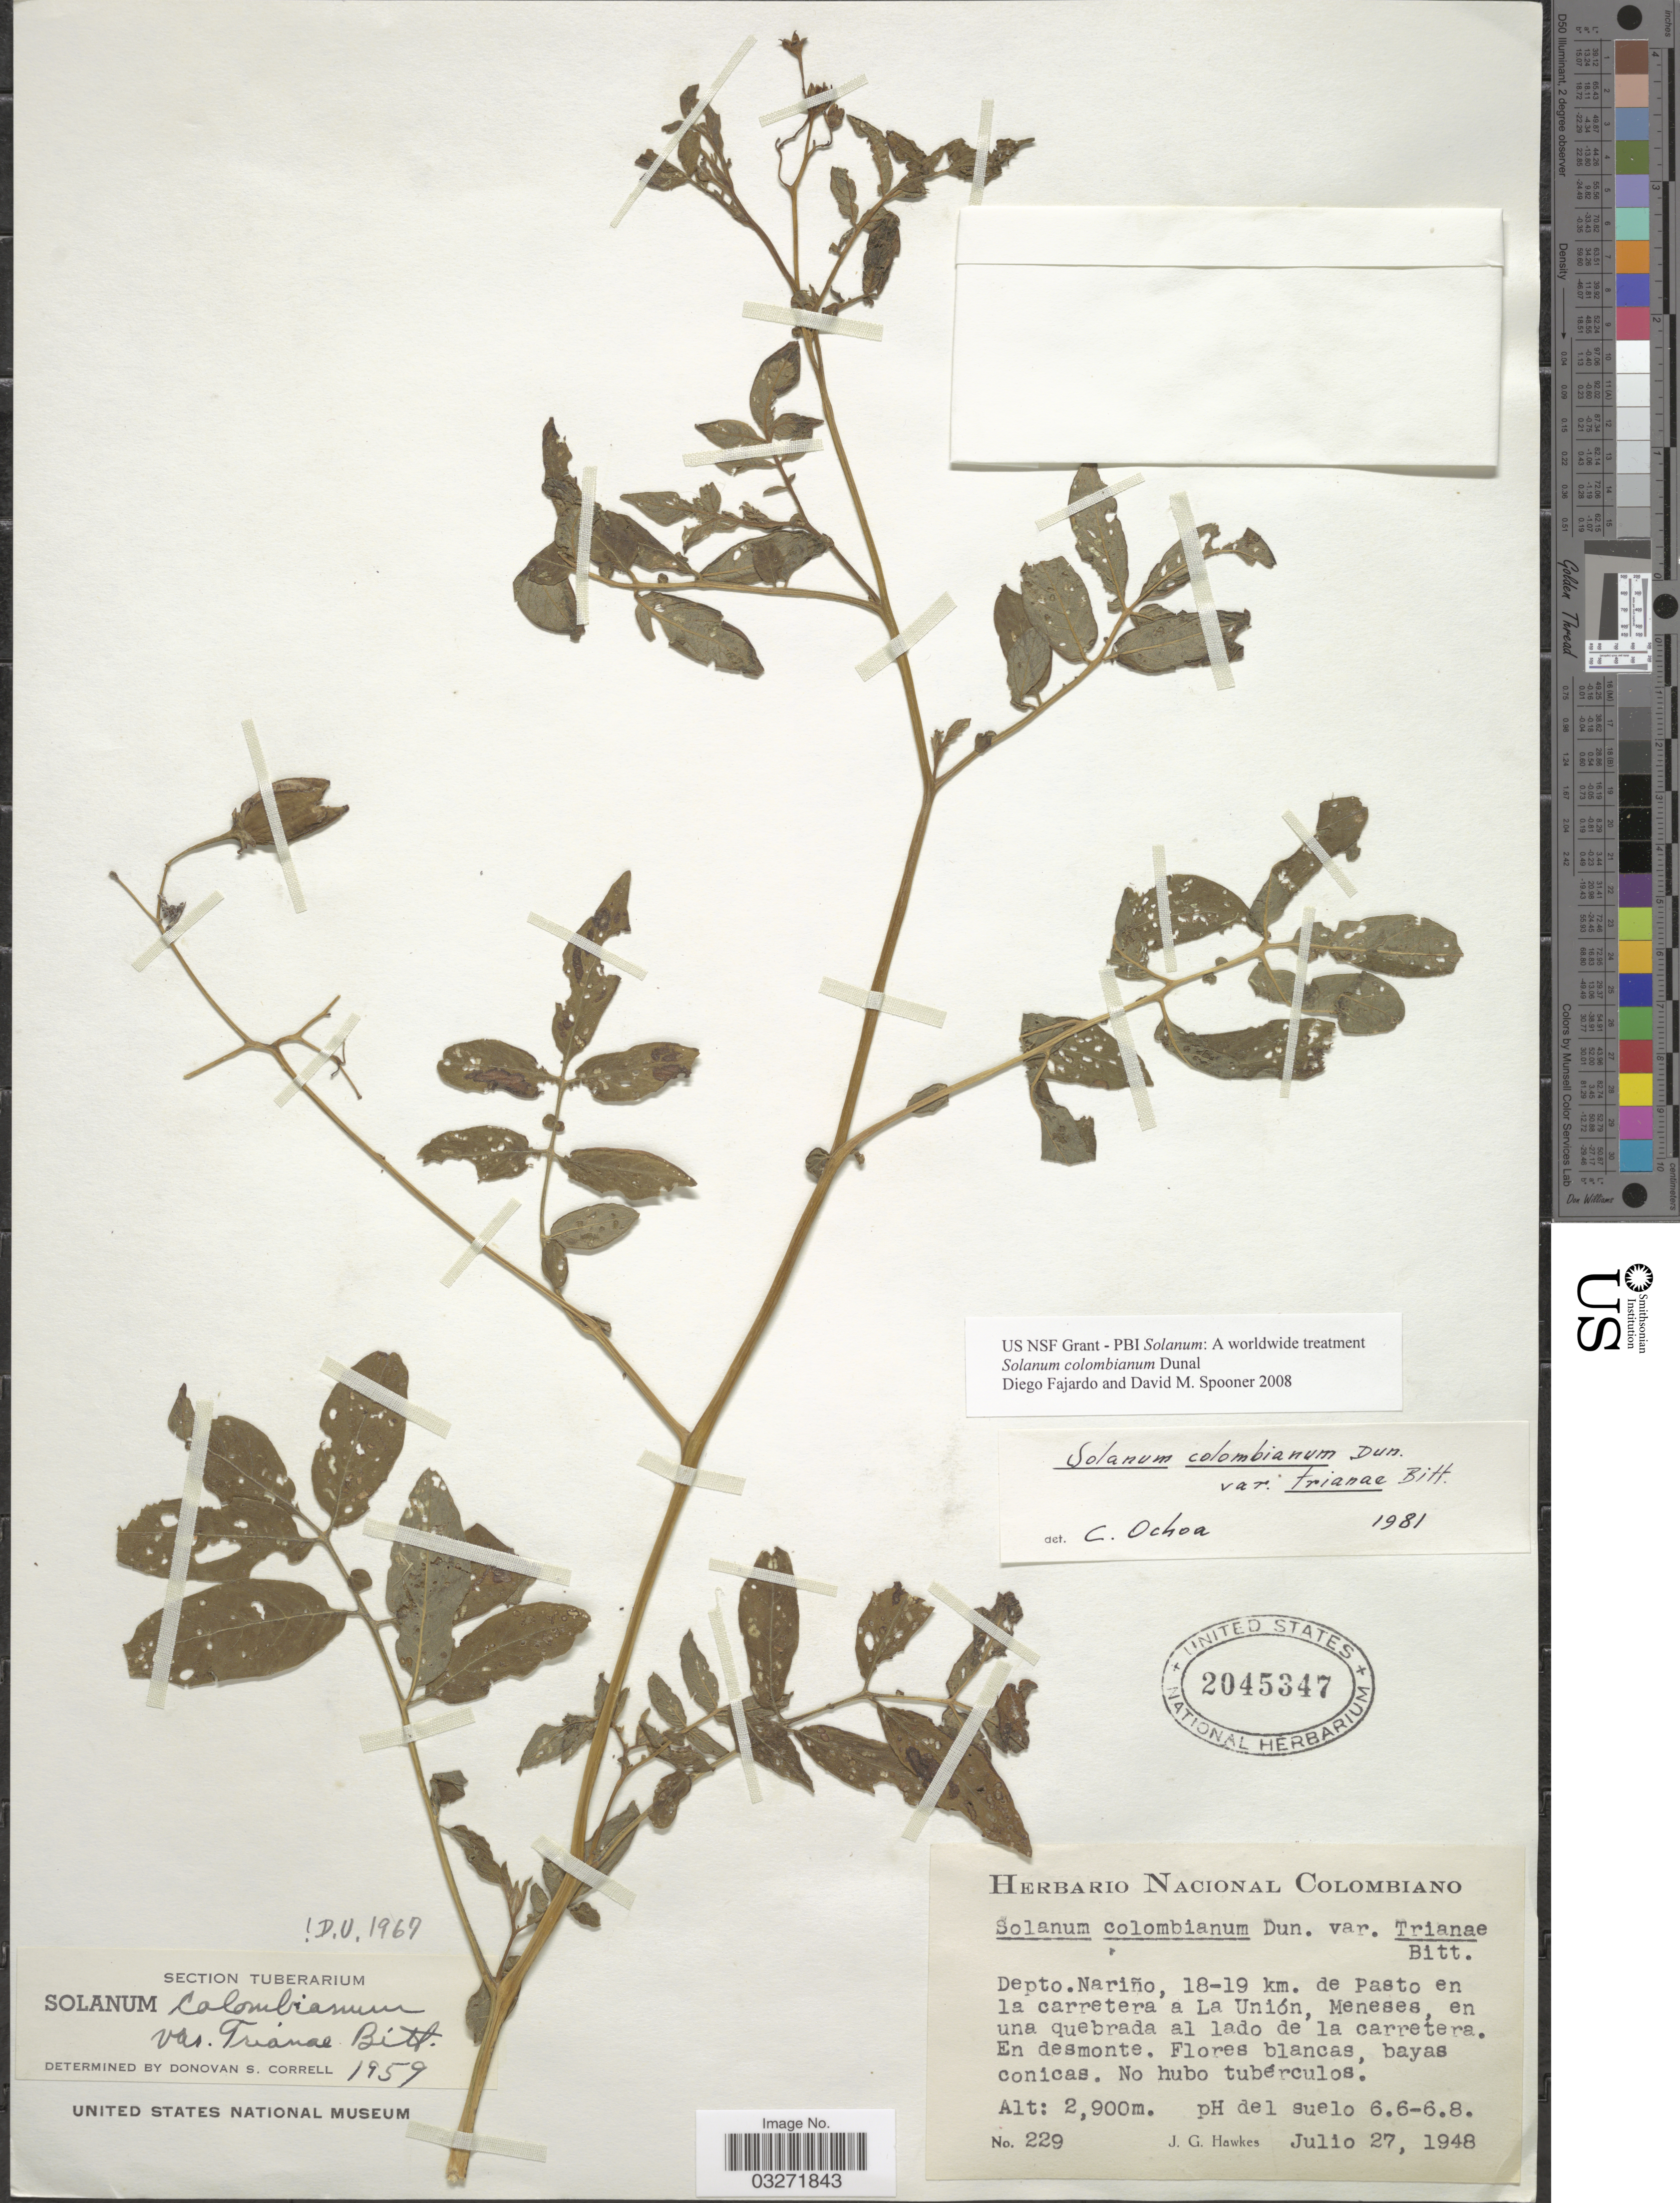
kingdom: Plantae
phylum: Tracheophyta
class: Magnoliopsida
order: Solanales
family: Solanaceae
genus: Solanum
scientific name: Solanum colombianum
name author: Dunal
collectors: J. Hawkes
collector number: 229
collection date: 1948-07-27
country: Colombia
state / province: Nariño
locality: Depto. Nariño, 18-19 km. de Pasto en la carretera a La Unión, Meneses, en una quebrada al lado de la carretera.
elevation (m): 2900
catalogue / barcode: US 2045347